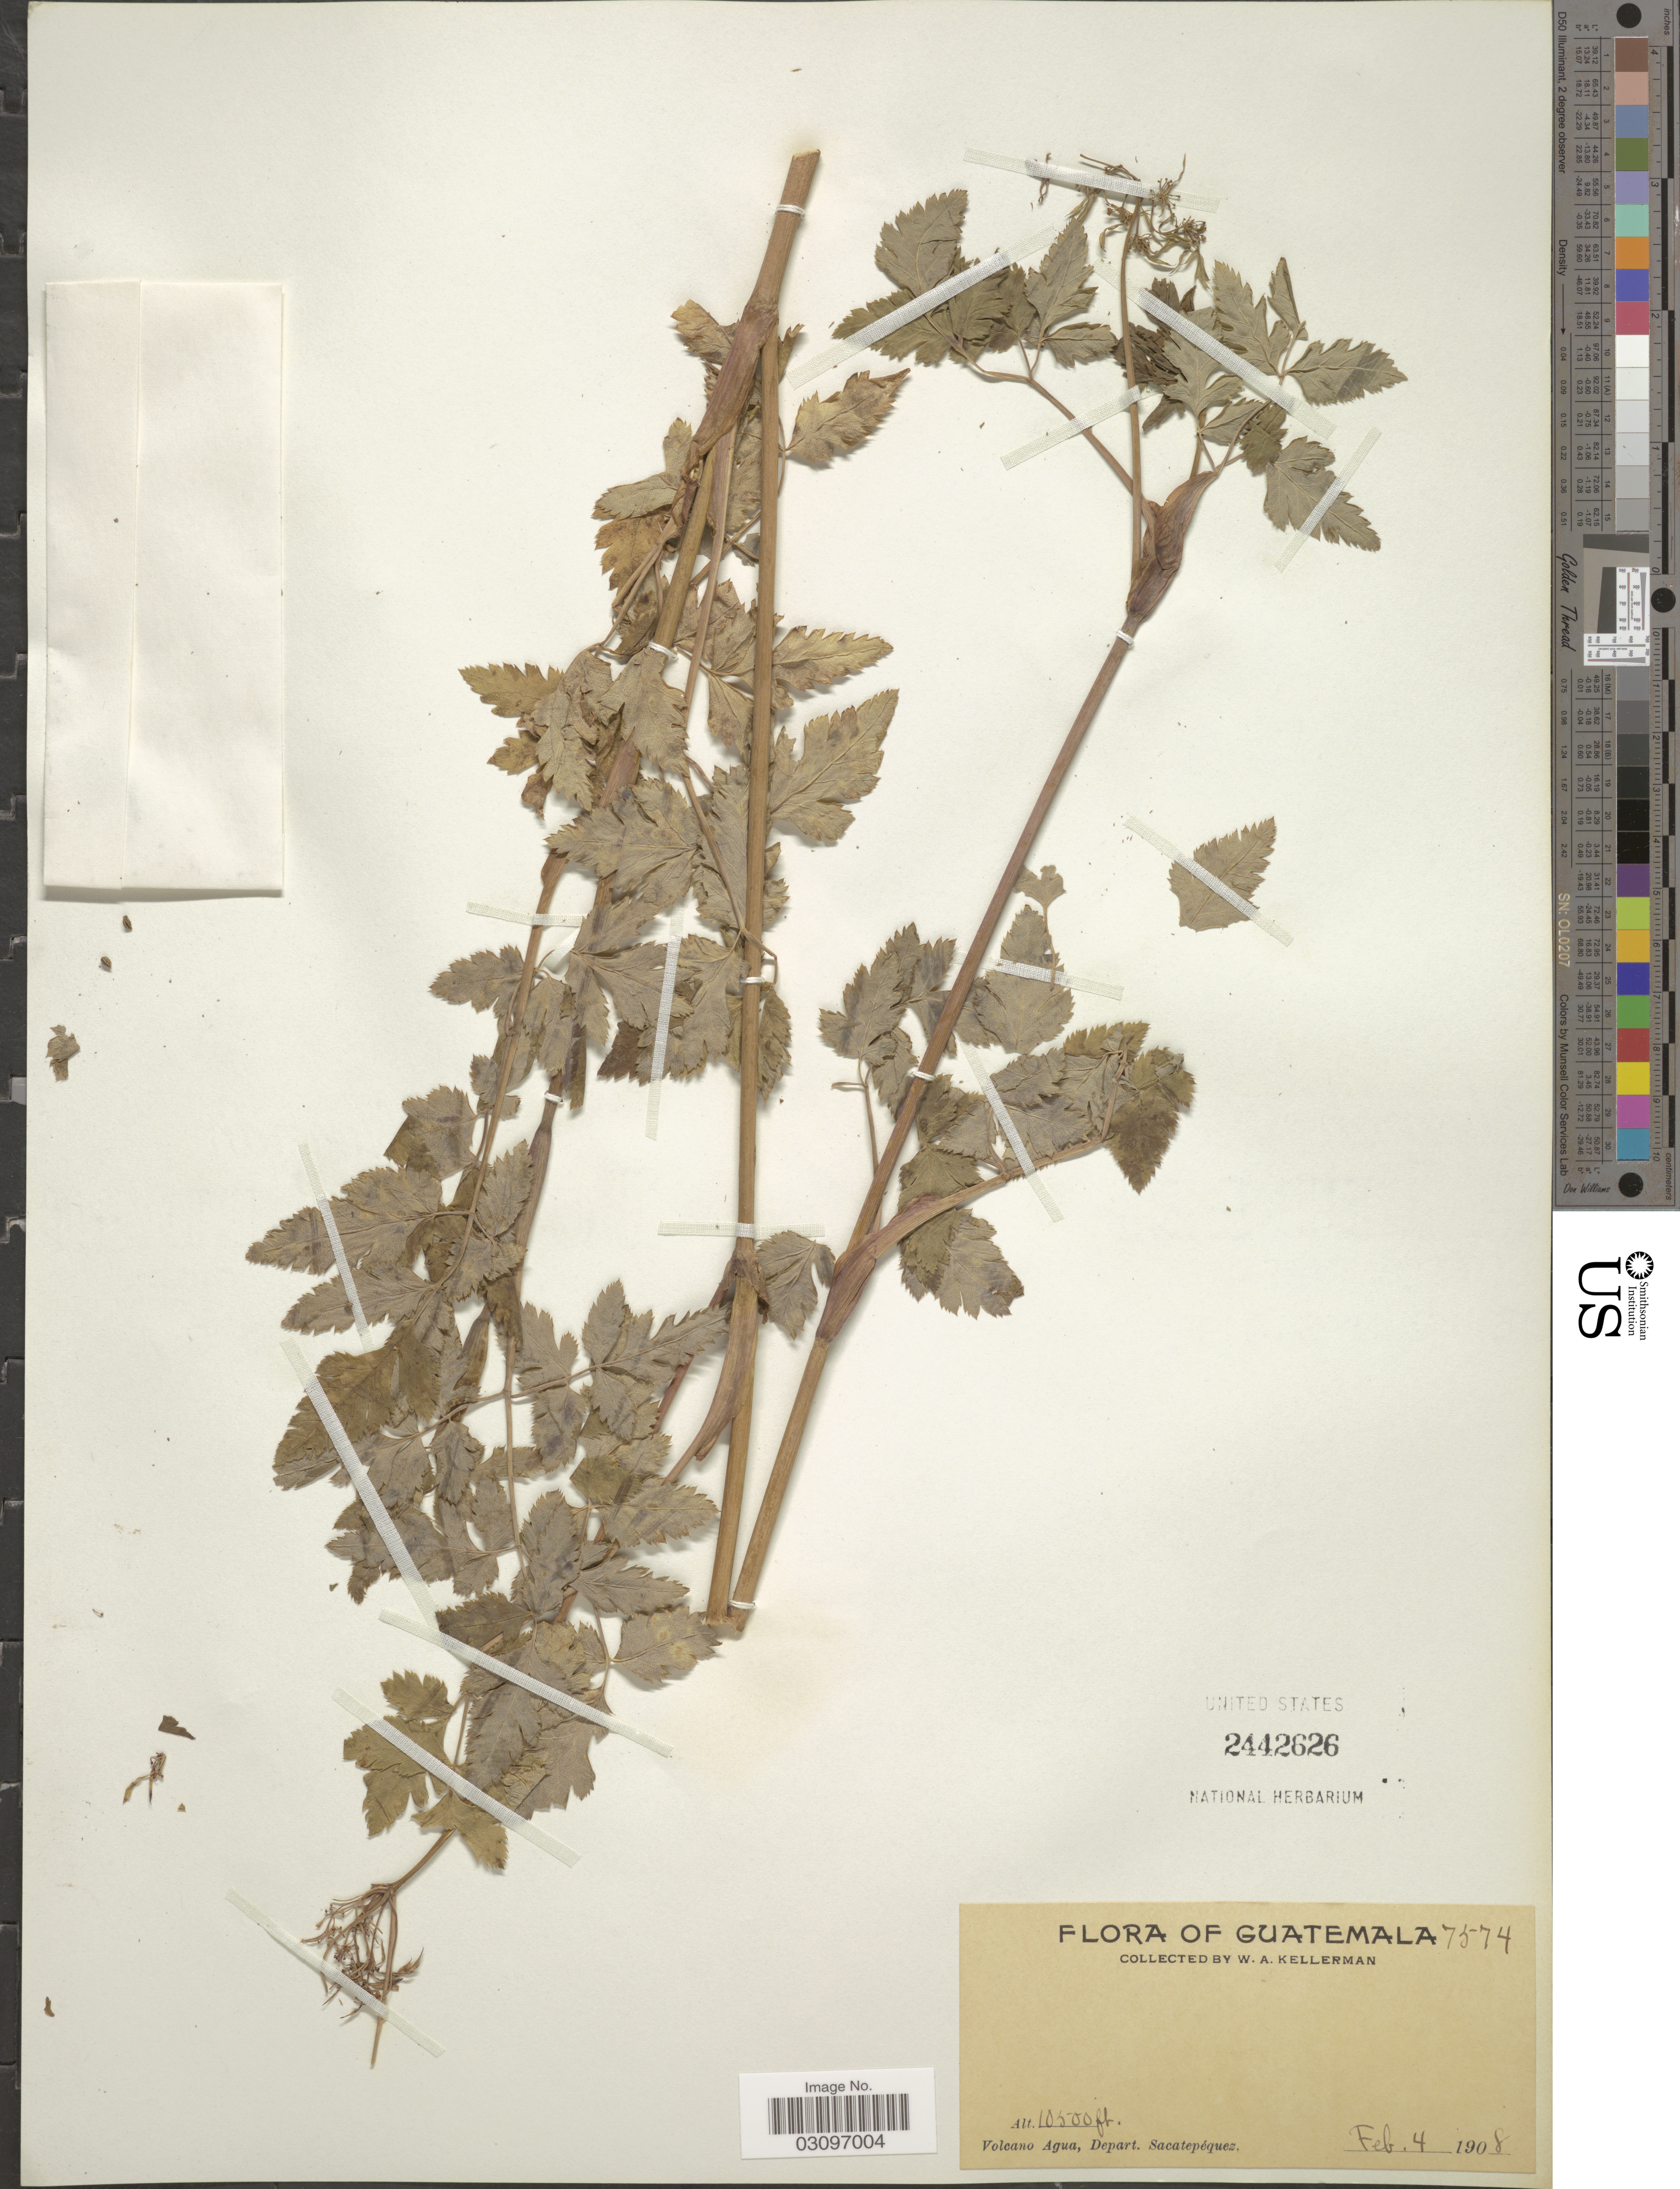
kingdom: Plantae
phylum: Tracheophyta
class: Magnoliopsida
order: Apiales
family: Apiaceae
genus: Arracacia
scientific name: Arracacia sp.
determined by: Mendoza, M.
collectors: W. Kellerman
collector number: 7574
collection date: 1908-02-04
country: Guatemala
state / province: Sacatepéquez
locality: Volcano Agua, Depart. Sacatepéquez.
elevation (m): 3200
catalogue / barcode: US 2442626